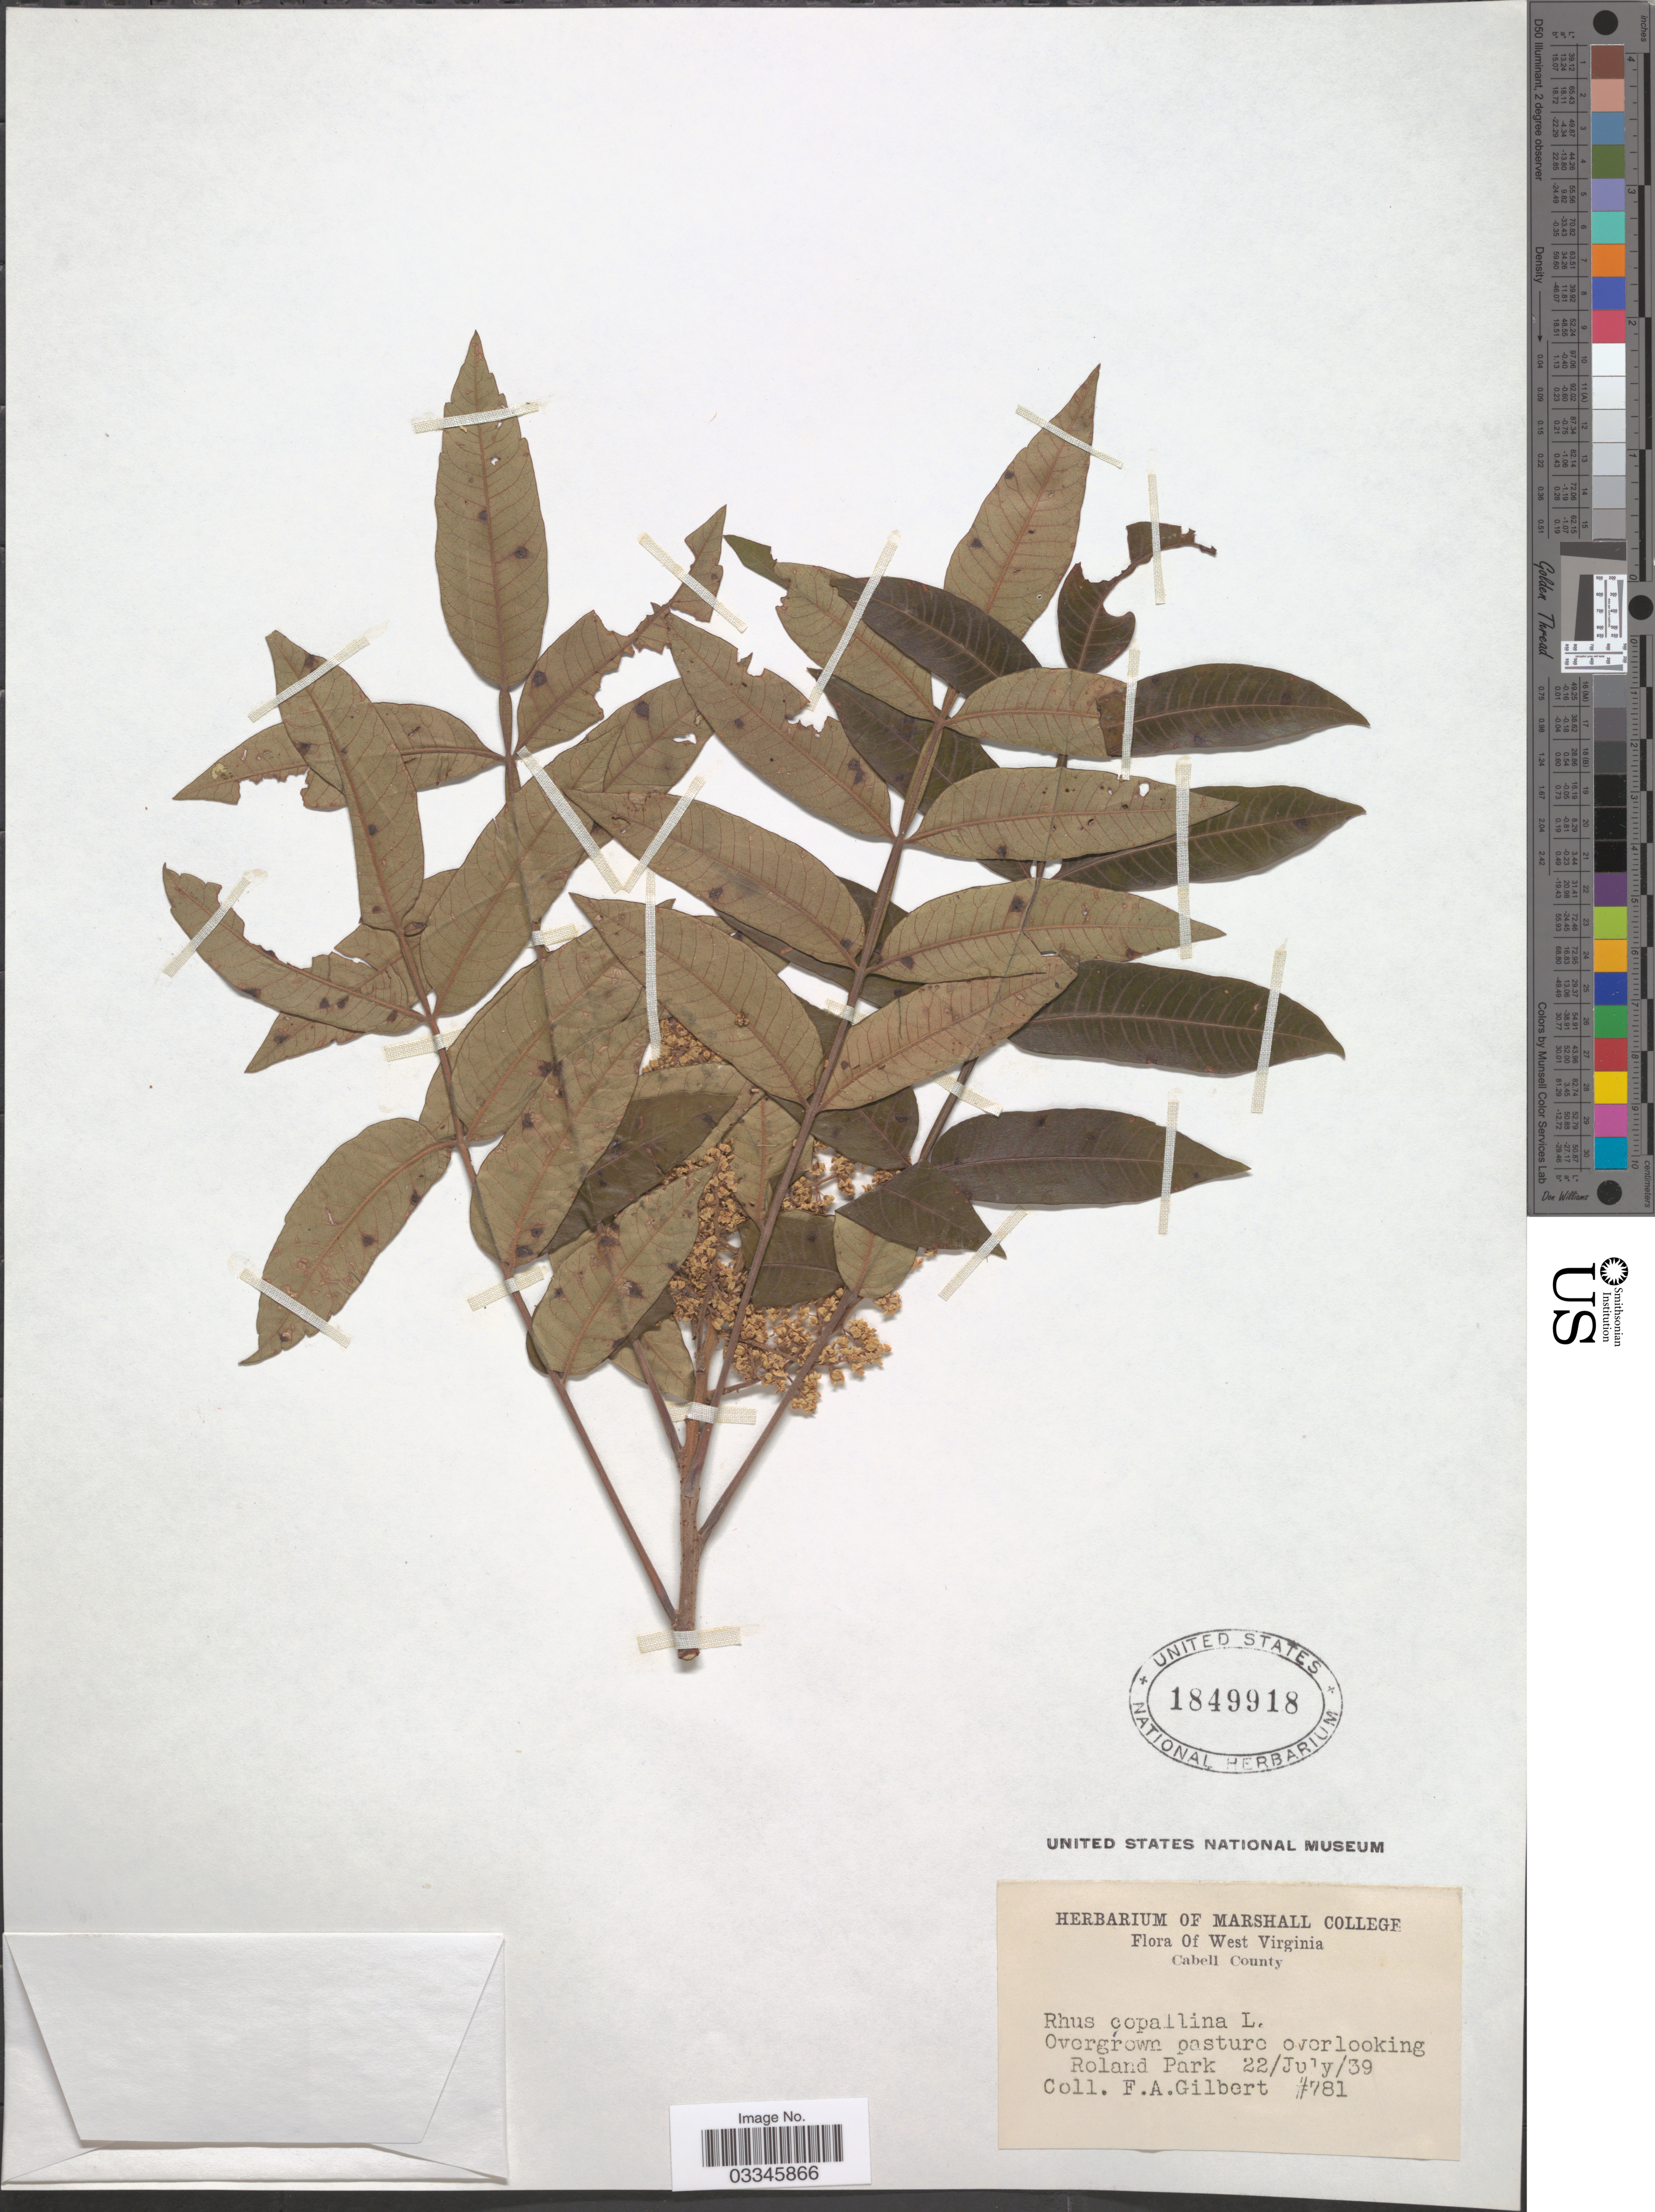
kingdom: Plantae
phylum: Tracheophyta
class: Magnoliopsida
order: Sapindales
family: Anacardiaceae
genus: Rhus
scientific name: Rhus copallinum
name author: L.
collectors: F. A. Gilbert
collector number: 781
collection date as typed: Transcribed d/m/y: 22/7/39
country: United States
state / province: West Virginia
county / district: Cabell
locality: Cabell County. Overlooking Roland Park.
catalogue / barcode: US 1849918